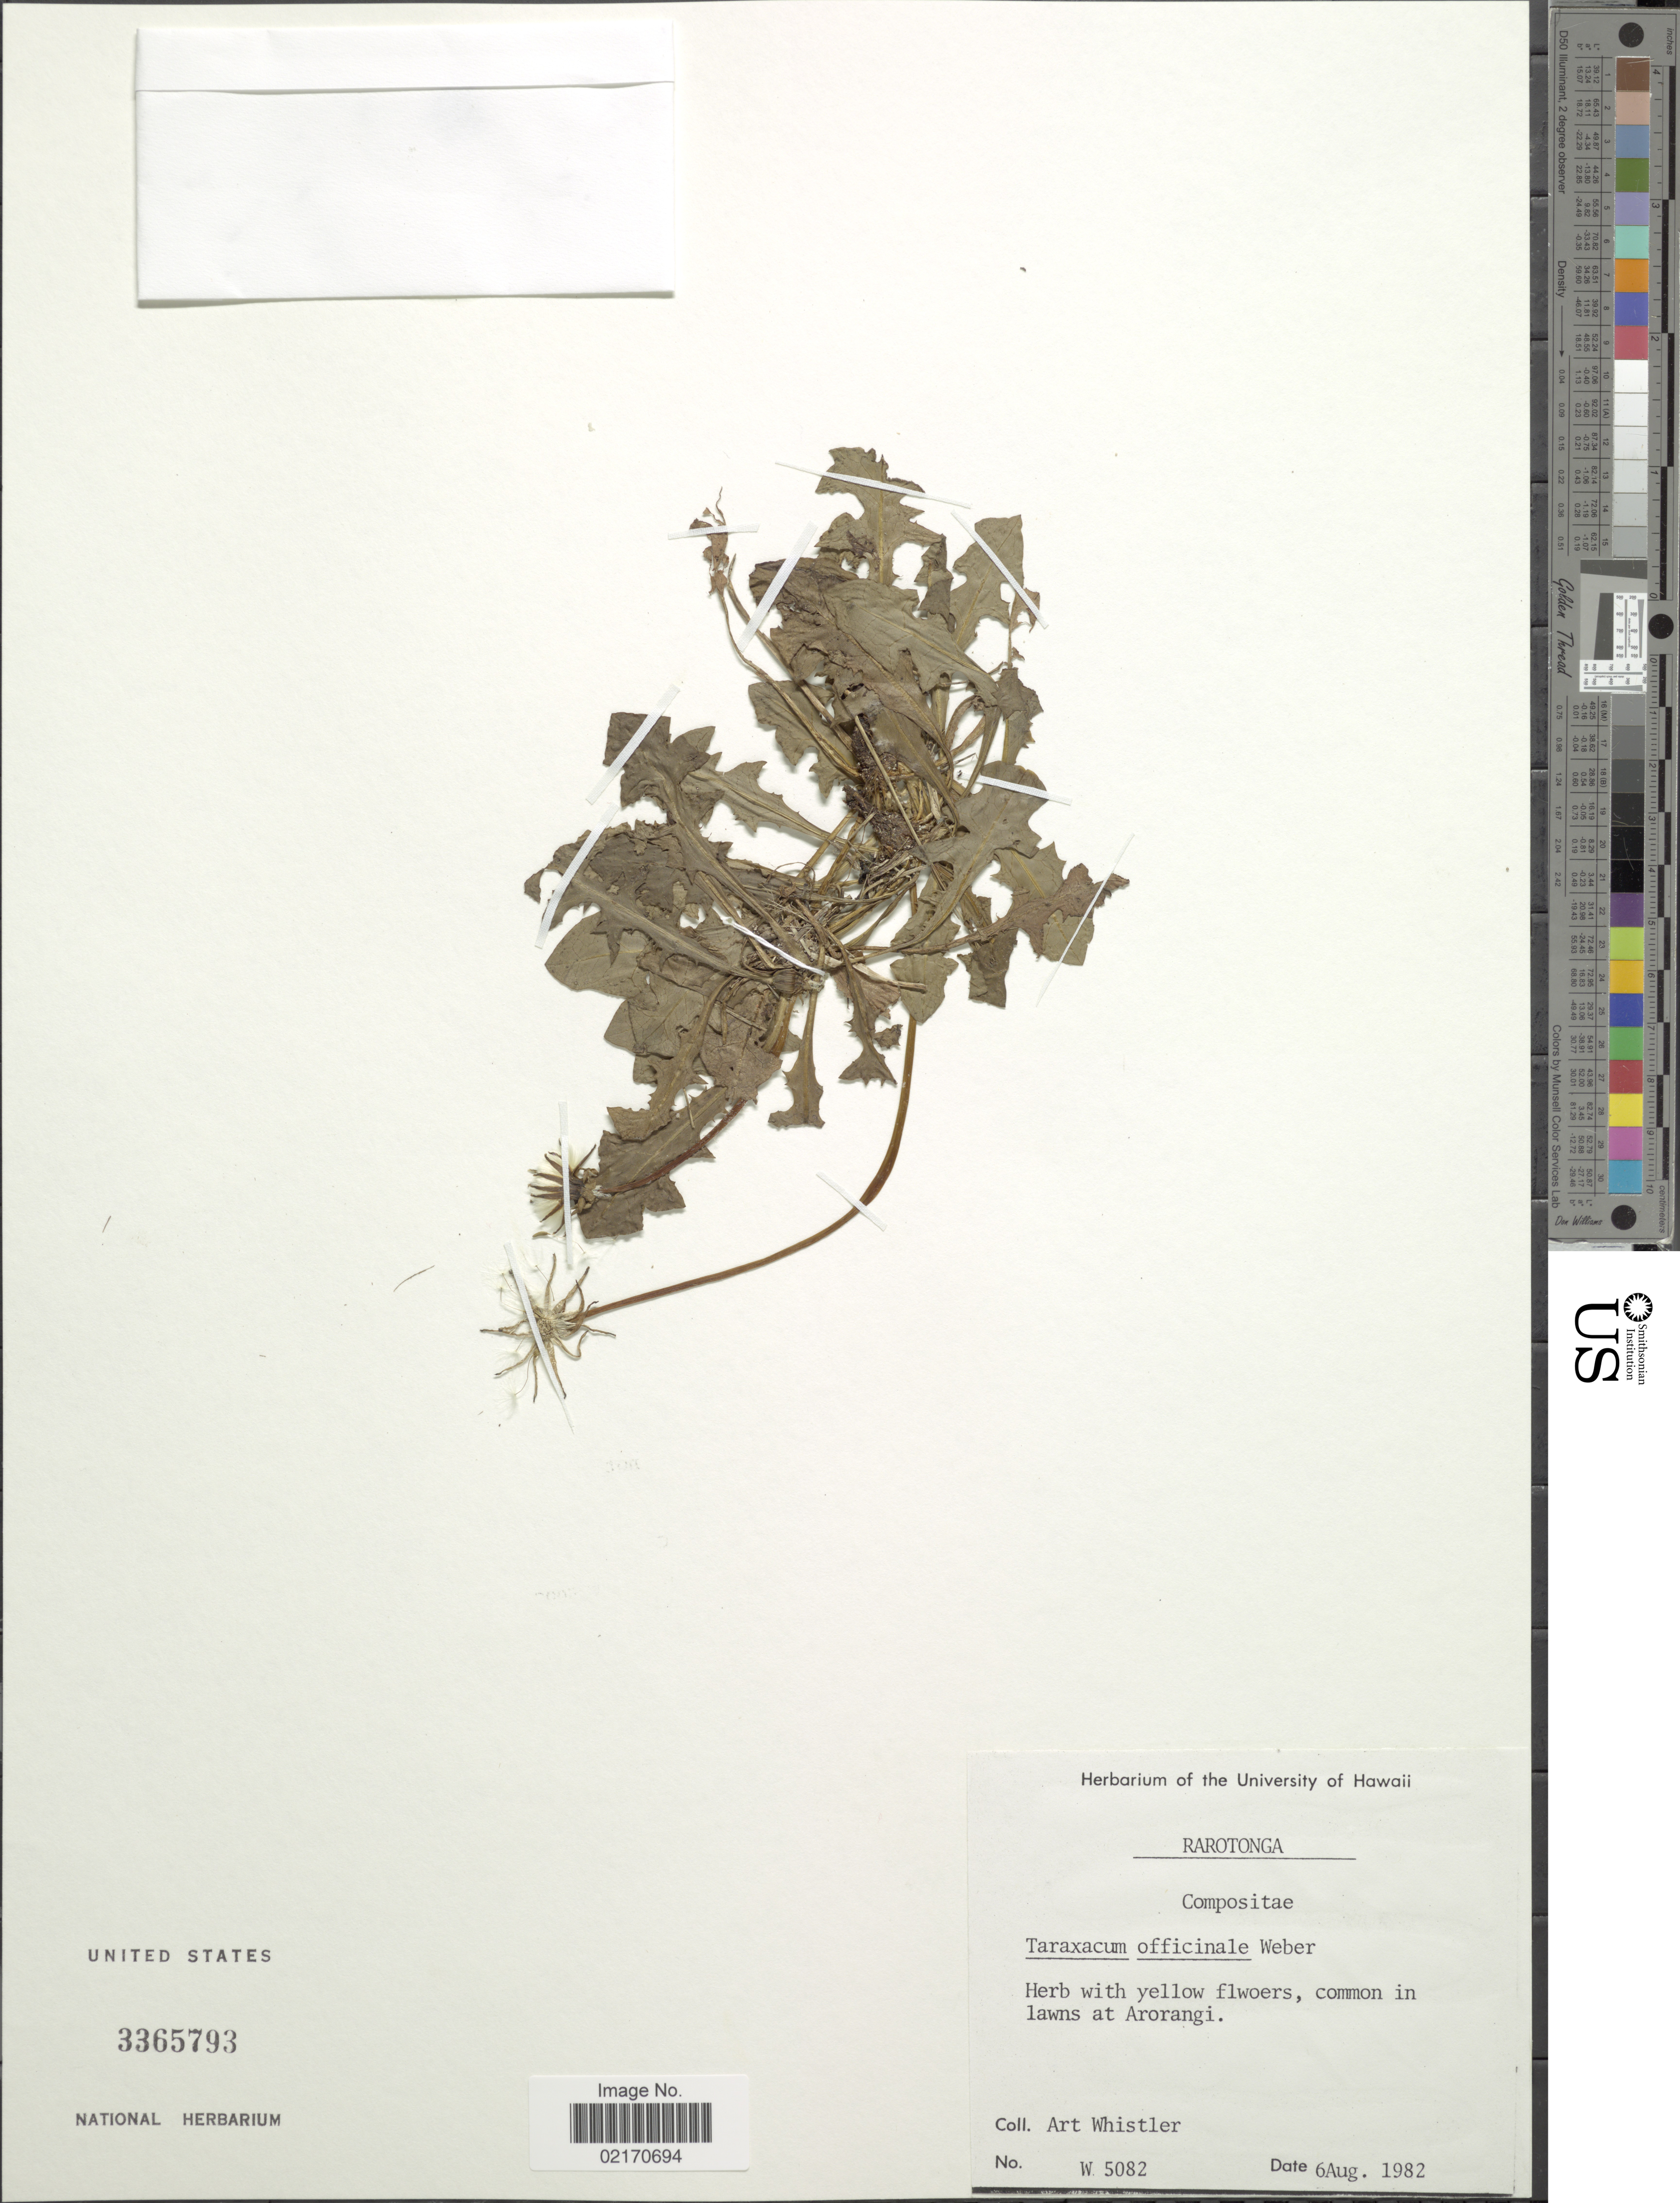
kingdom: Plantae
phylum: Tracheophyta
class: Magnoliopsida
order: Asterales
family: Asteraceae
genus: Taraxacum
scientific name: Taraxacum officinale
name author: G.H. Weber ex F.H. Wigg.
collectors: A. Whistler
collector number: W 5082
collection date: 1982-08-06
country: Cook Islands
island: Rarotonga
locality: Rarotonga, common in lawns at Arrorangi.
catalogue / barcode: US 3365793